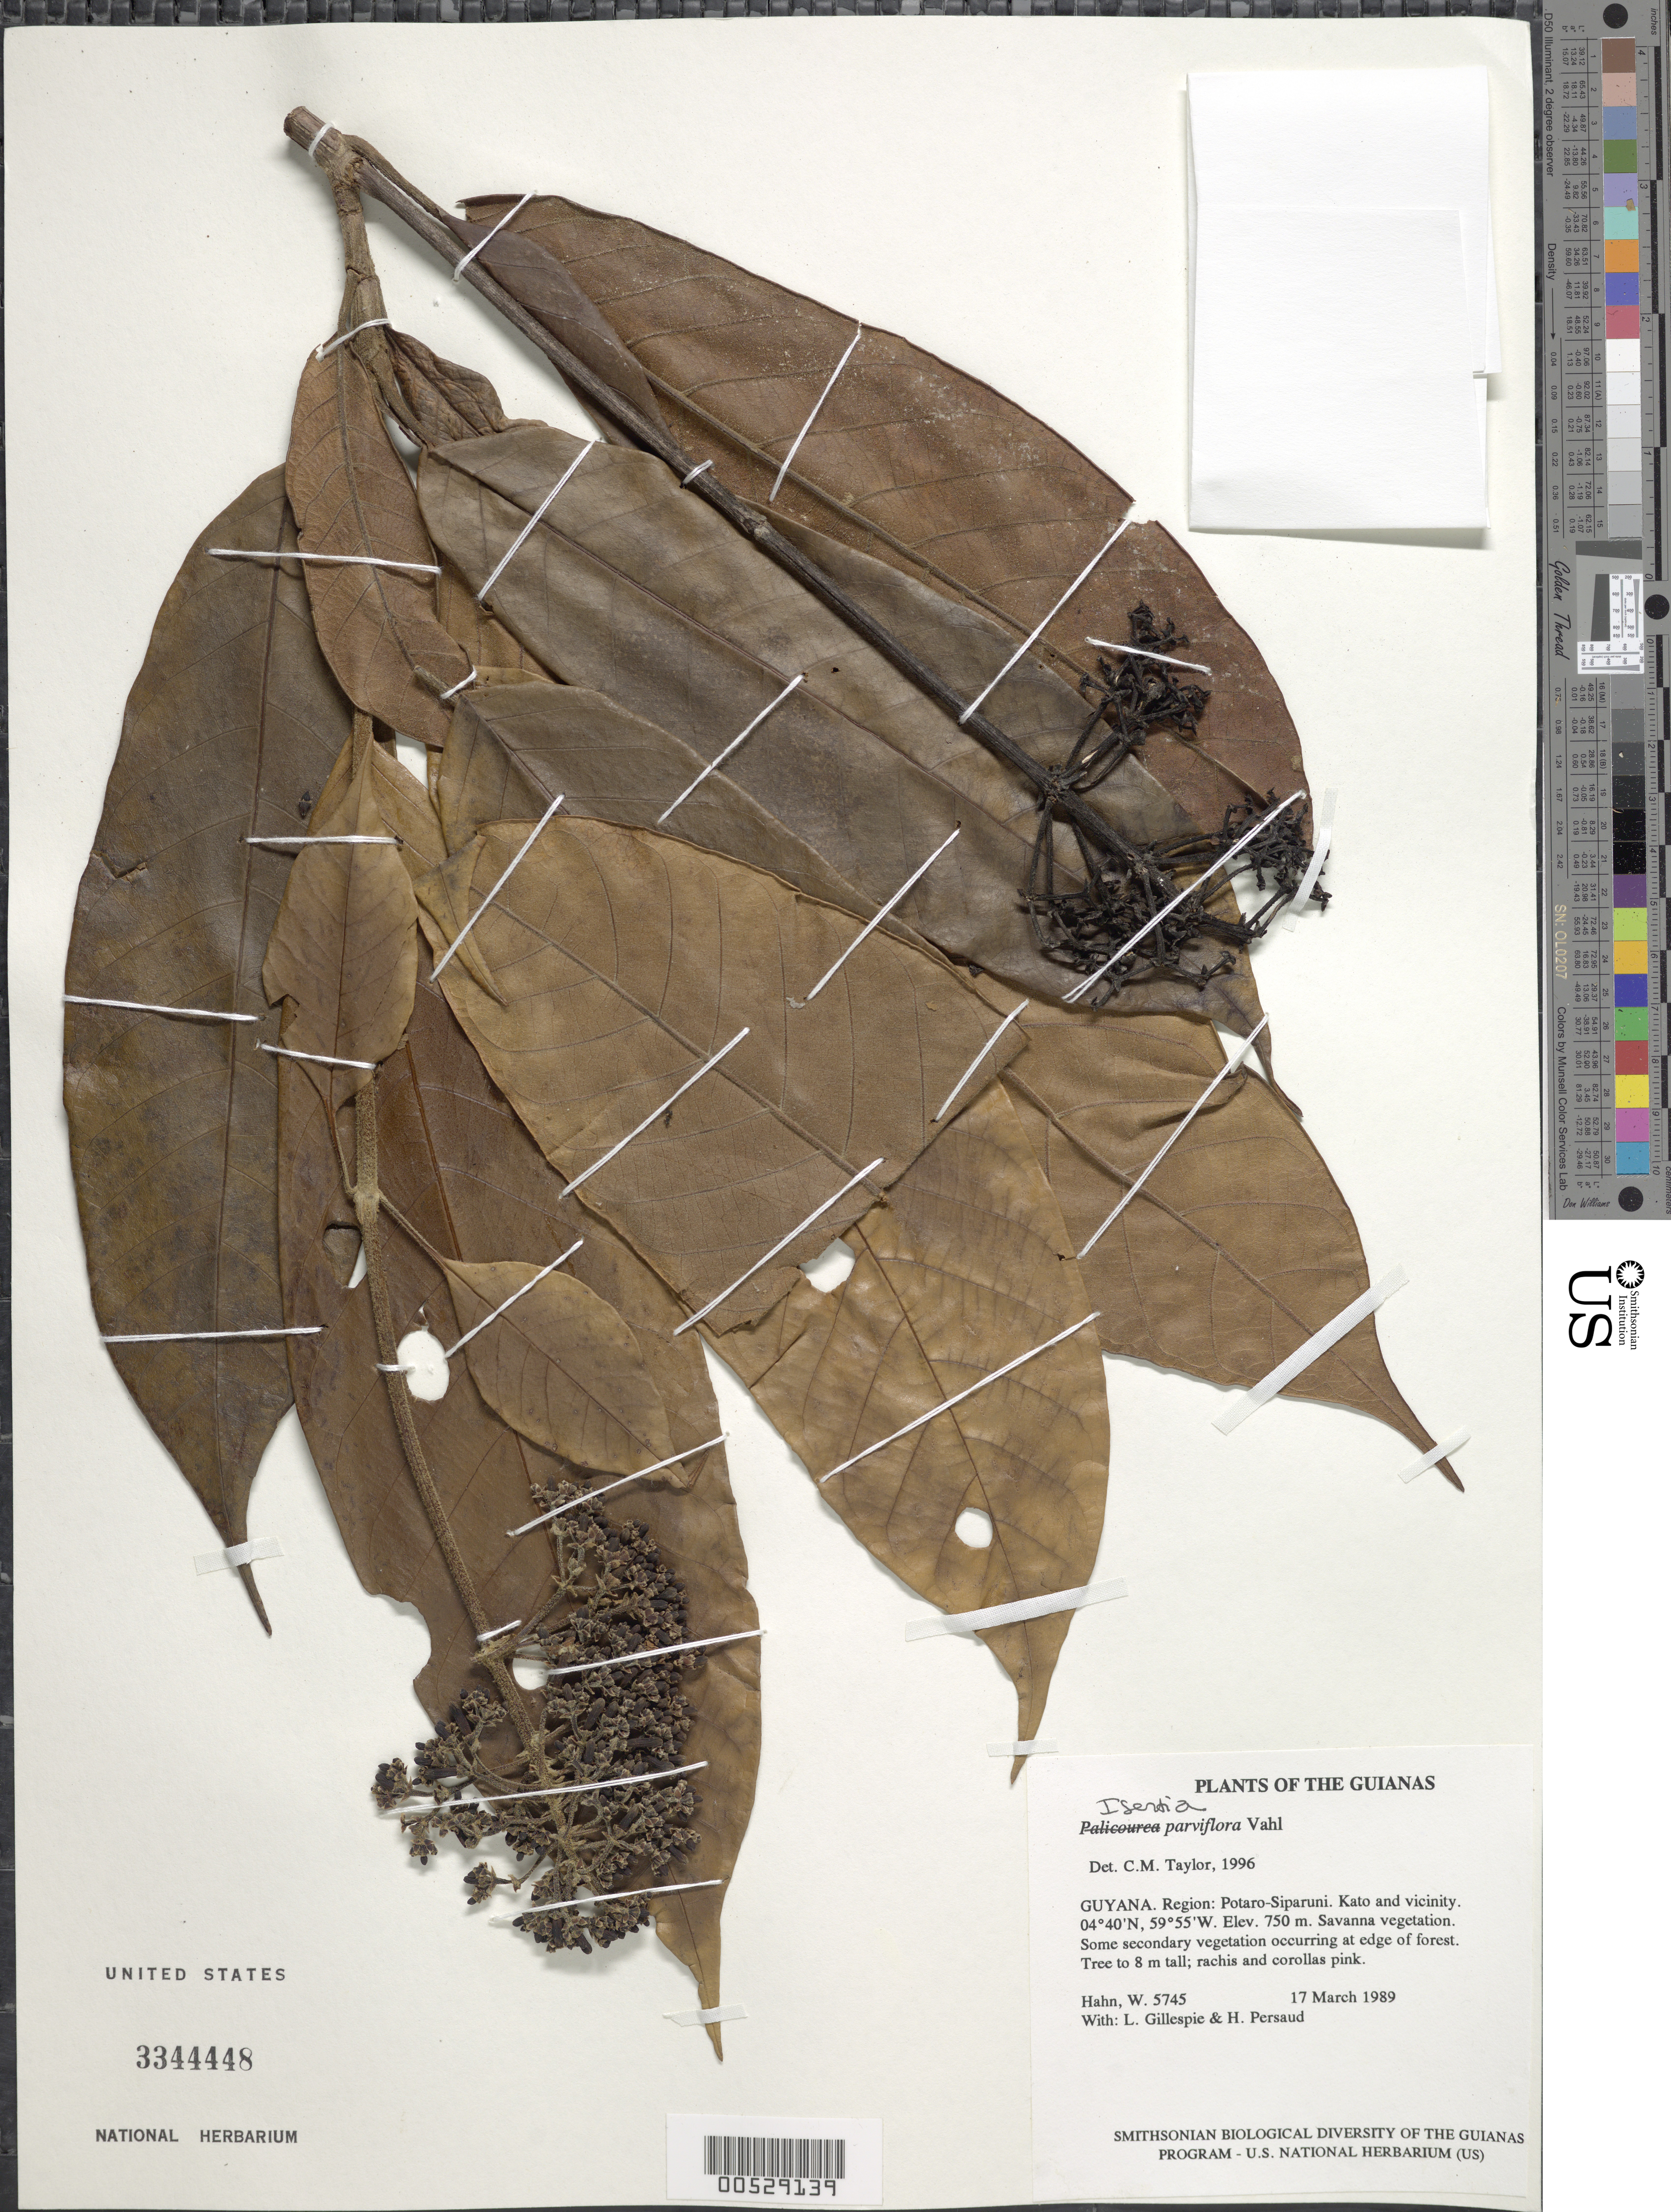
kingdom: Plantae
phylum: Tracheophyta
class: Magnoliopsida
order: Gentianales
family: Rubiaceae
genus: Isertia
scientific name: Isertia parviflora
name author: Vahl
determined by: Taylor, Charlotte M.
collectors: W. Hahn, L. J. Gillespie & H. Persaud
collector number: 5745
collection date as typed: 17 March 1989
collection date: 1989-03-17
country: Guyana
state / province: Potaro-Siparuni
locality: Kato and vicinity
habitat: Savanna vegetation. Some secondary vegetation occurring at edge of forest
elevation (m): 750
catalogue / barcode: US 3344448